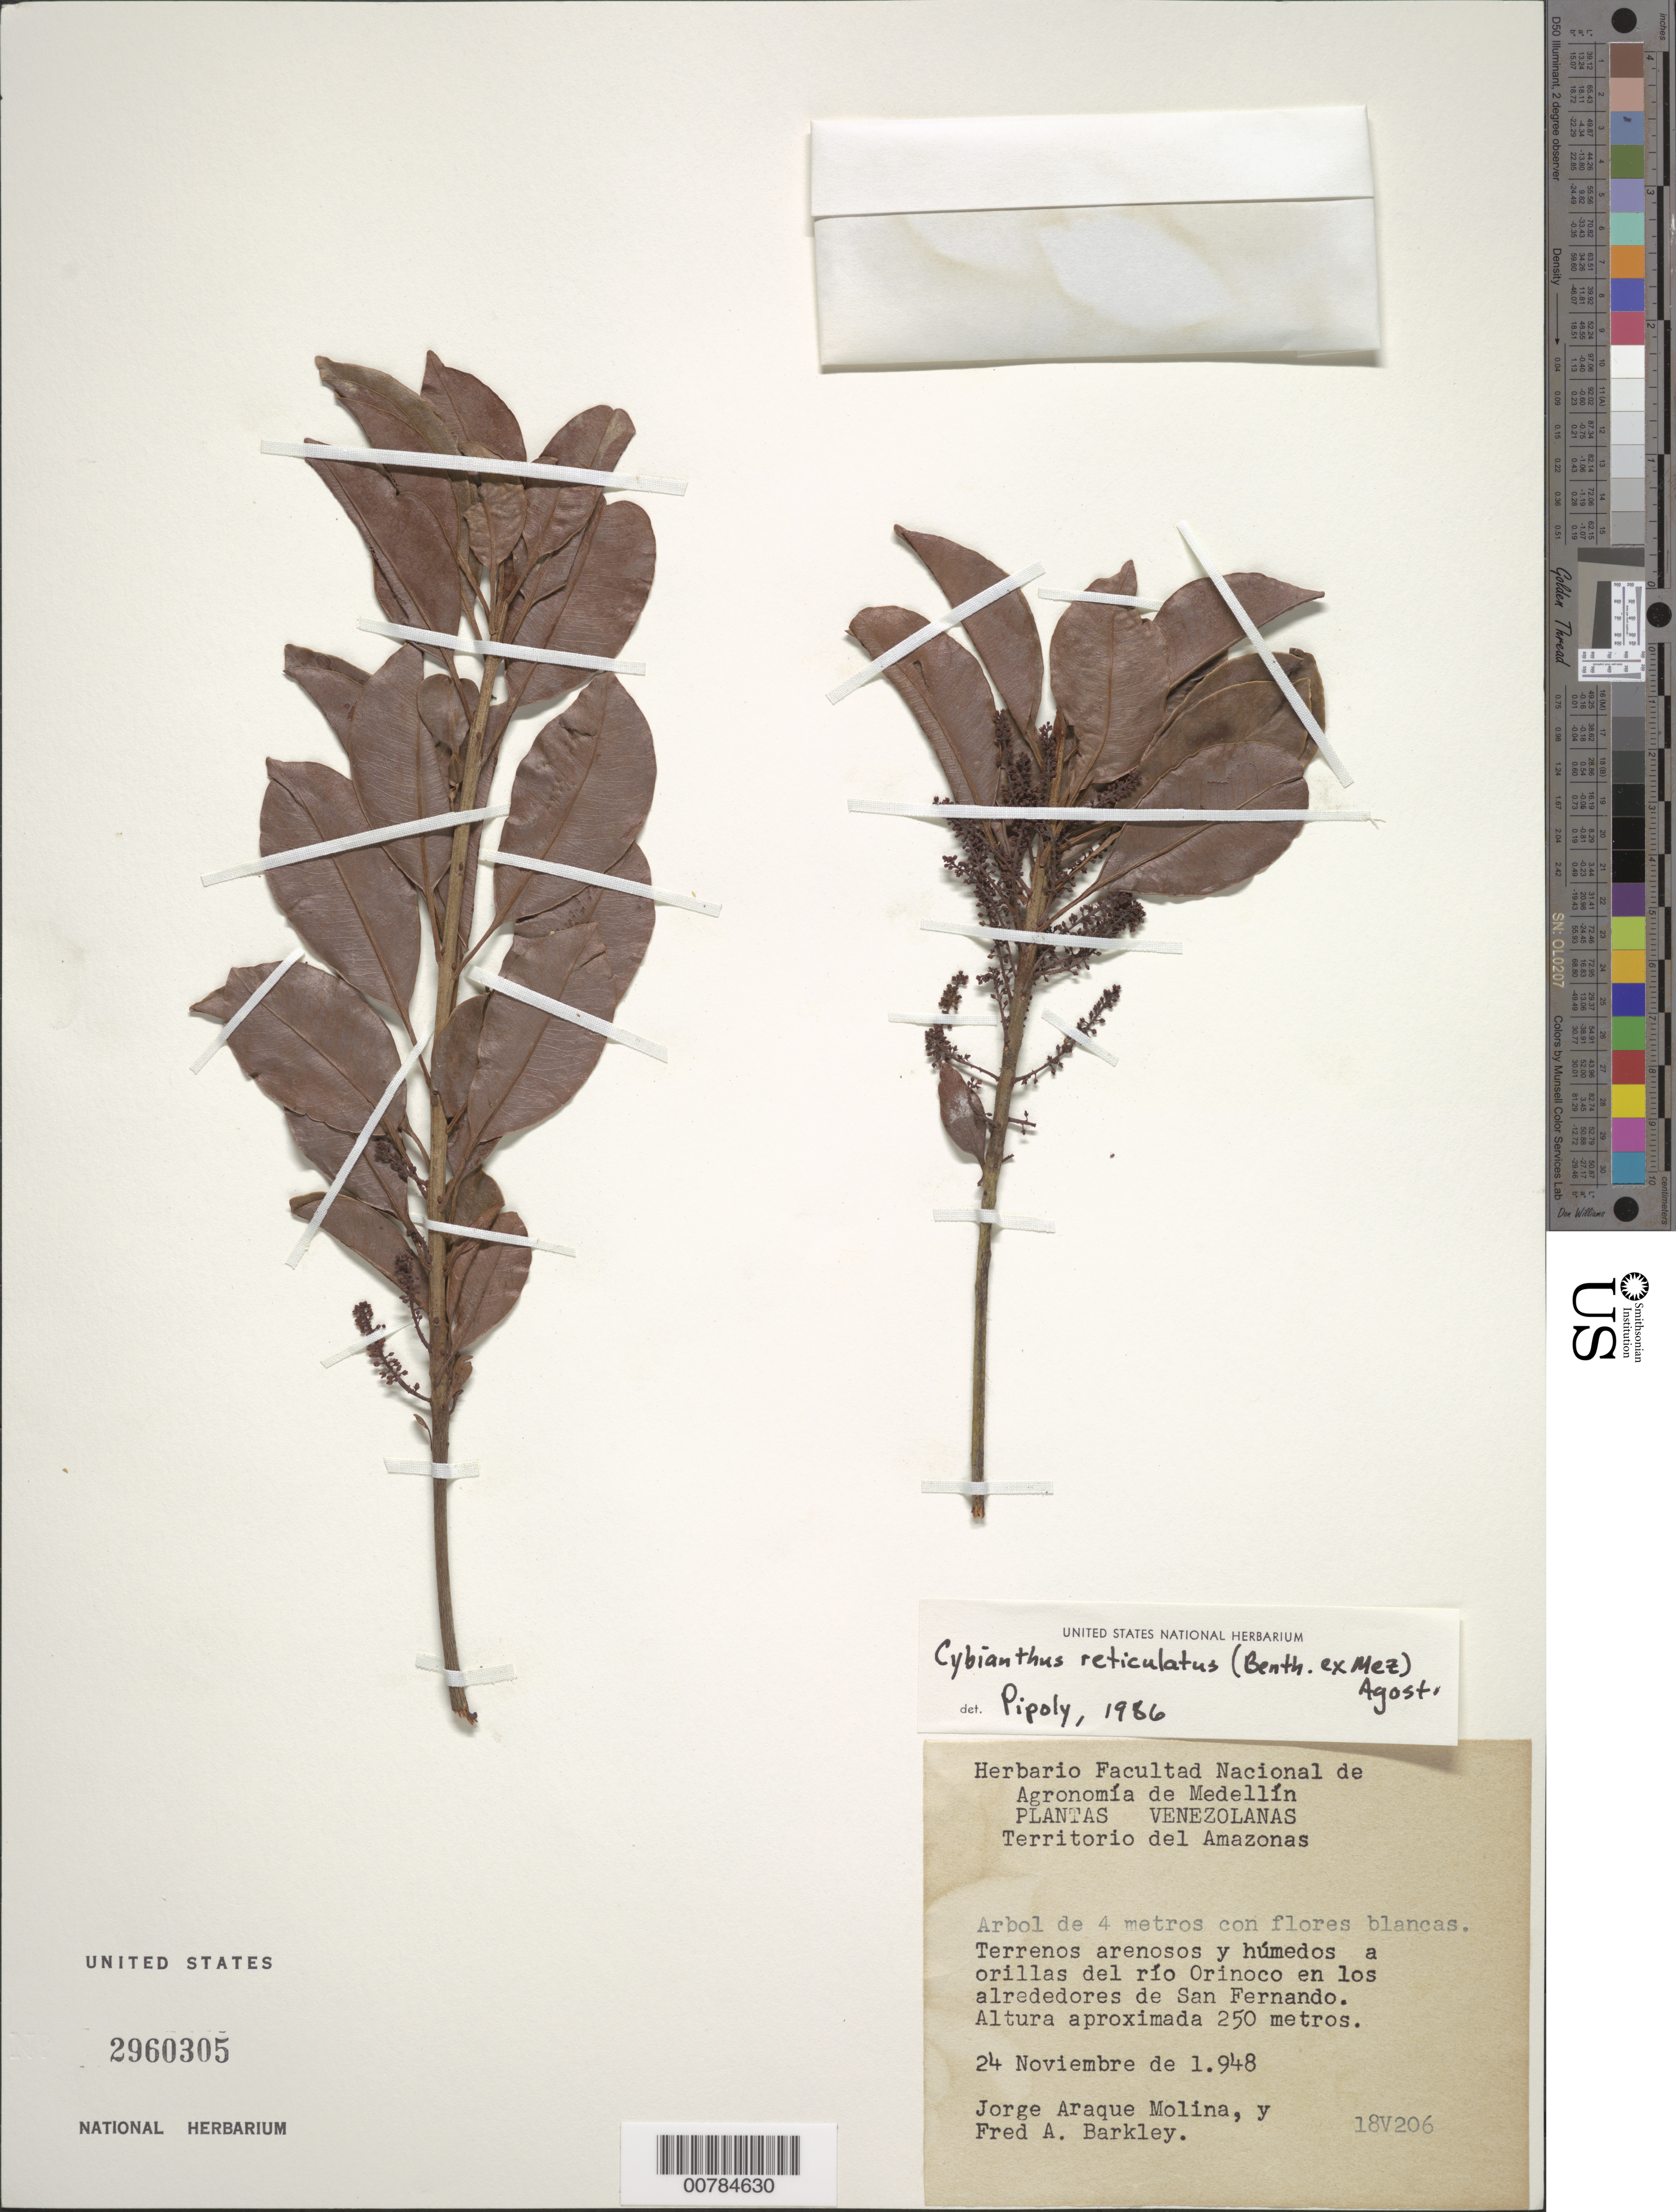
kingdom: Plantae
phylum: Tracheophyta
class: Magnoliopsida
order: Ericales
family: Primulaceae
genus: Cybianthus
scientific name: Cybianthus reticulatus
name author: (Benth. ex Mez) G. Agostini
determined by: Pipoly, J. J., III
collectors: J. A. Molina & F. A. Barkley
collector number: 18v 206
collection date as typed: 24-Nov-48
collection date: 1948-11-24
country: Venezuela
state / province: Amazonas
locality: Río Orinoco en los alrededores de San Fernando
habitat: Terrenos arenosos y humedos a orillas del rio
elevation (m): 250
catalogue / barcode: US 2960305